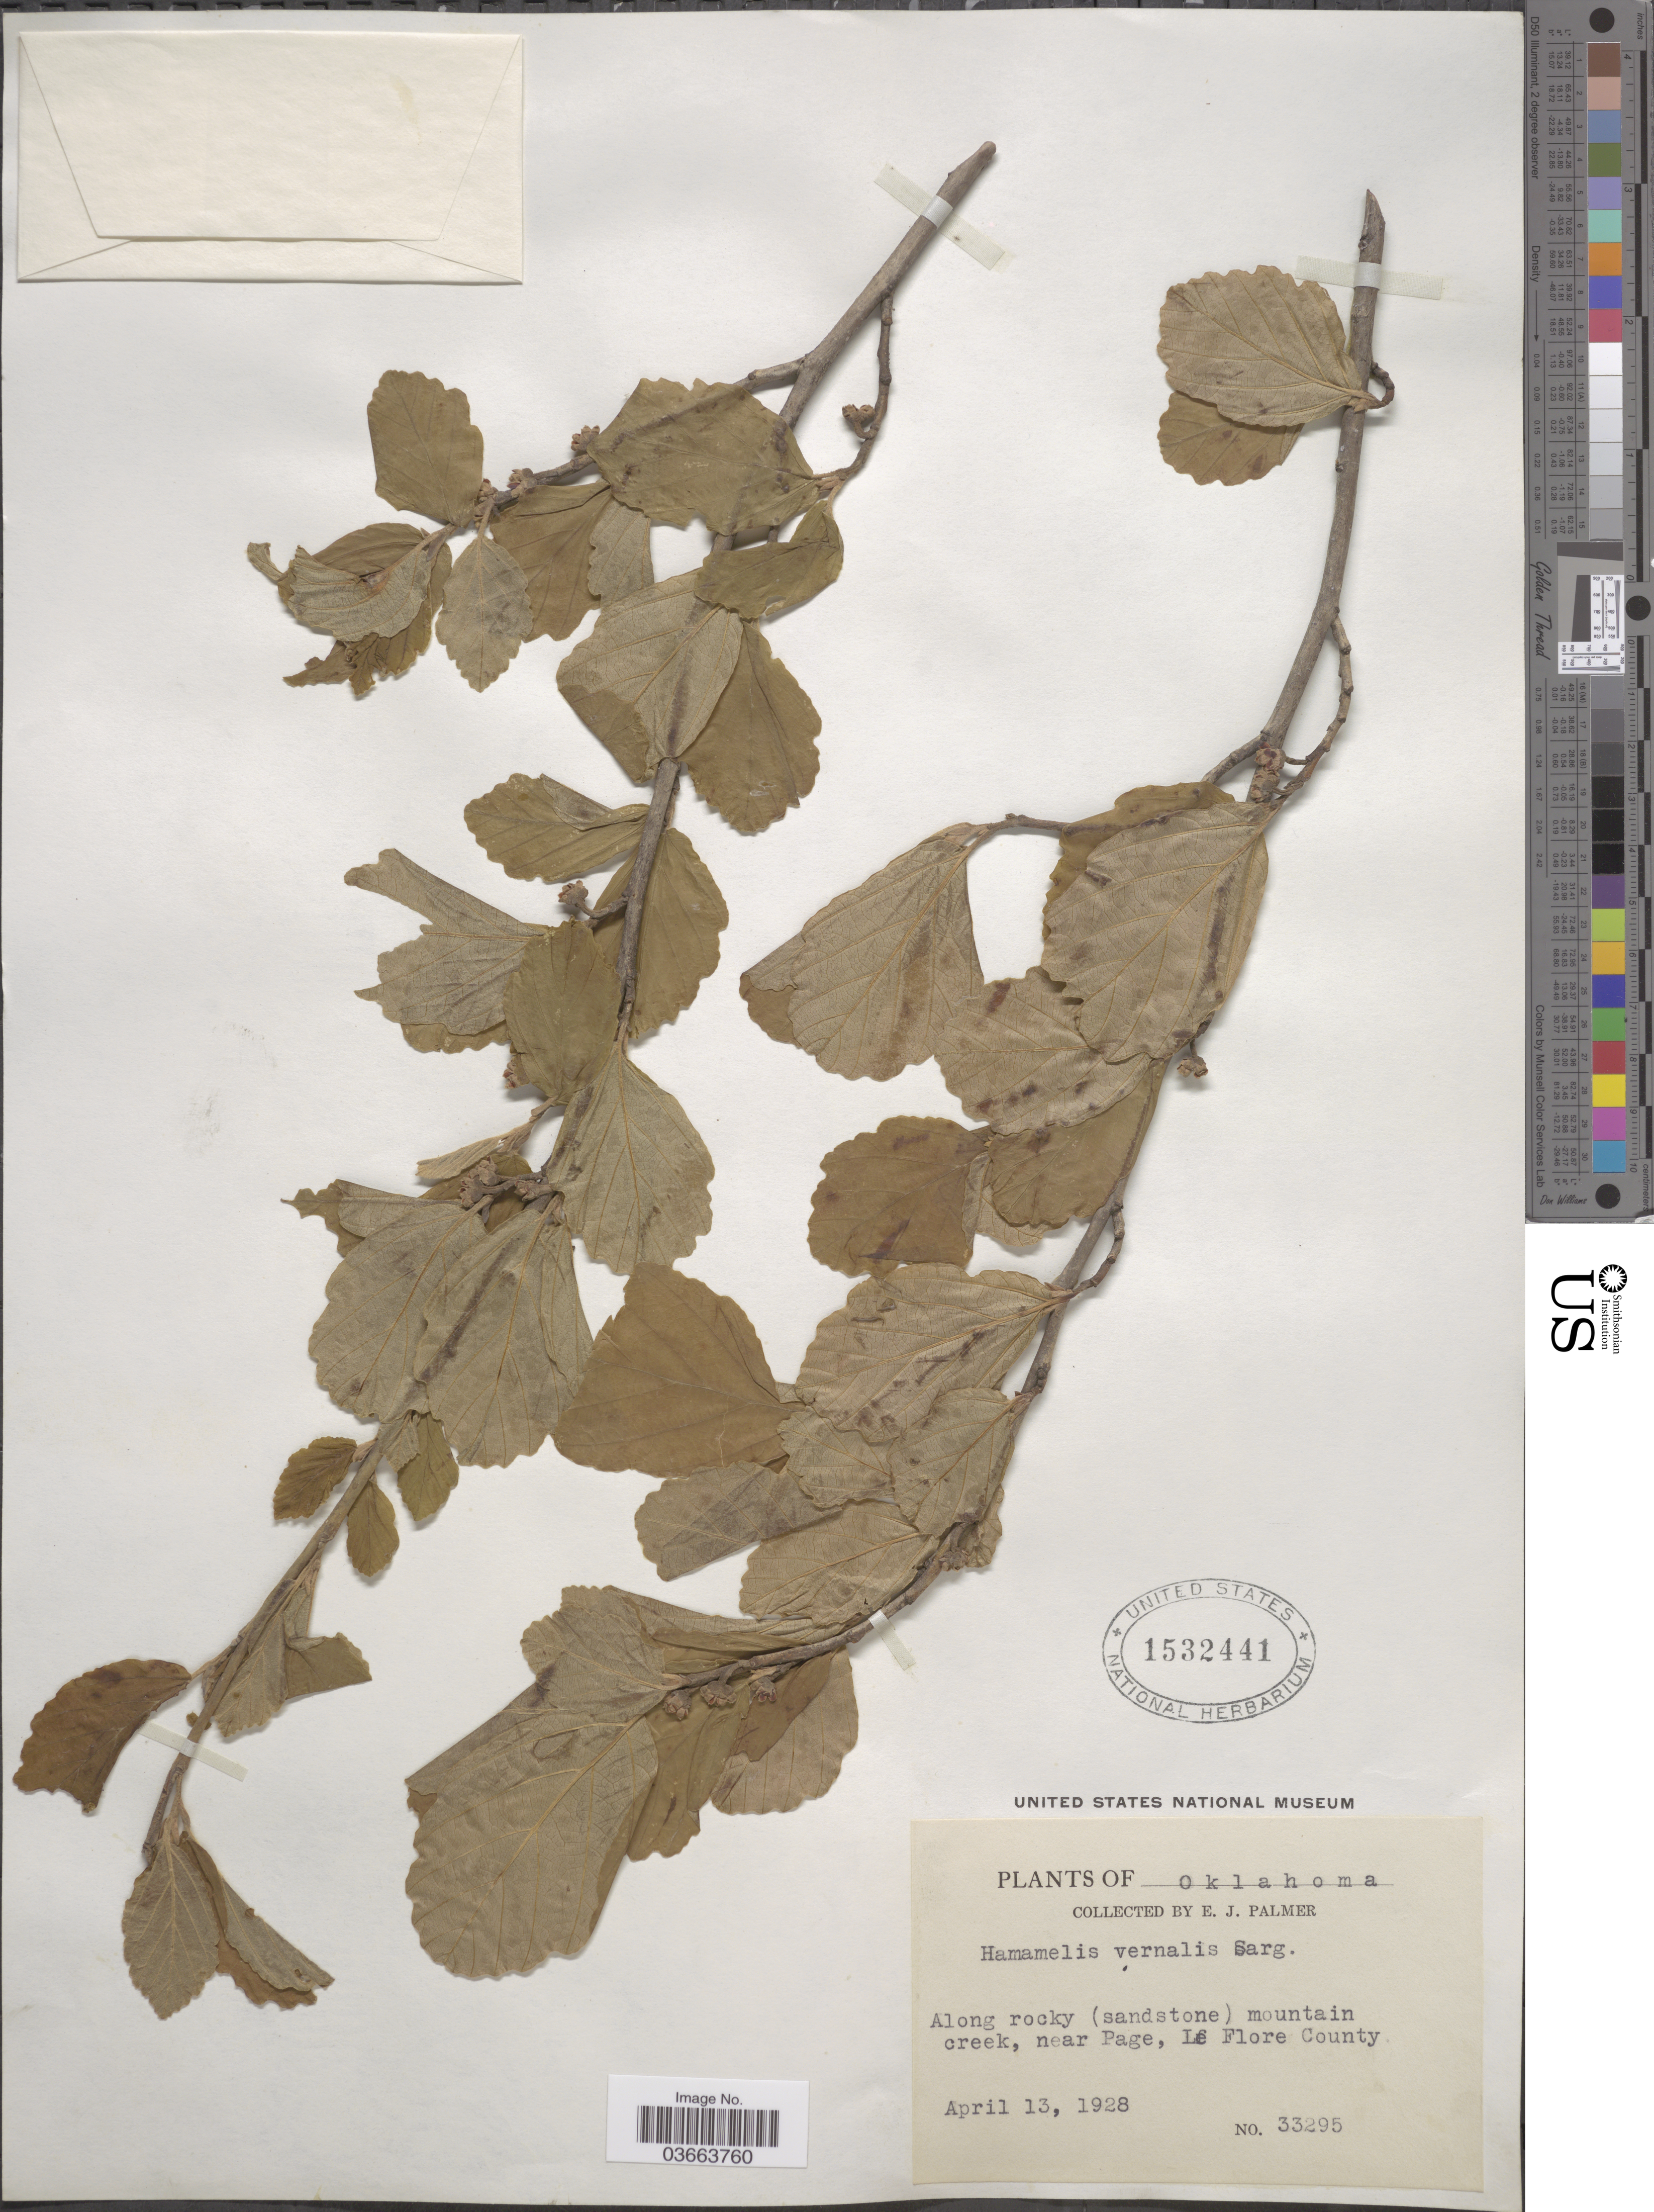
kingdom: Plantae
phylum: Tracheophyta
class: Magnoliopsida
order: Saxifragales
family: Hamamelidaceae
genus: Hamamelis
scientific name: Hamamelis vernalis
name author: Sarg.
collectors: E. J. Palmer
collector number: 33295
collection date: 1928-04-13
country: United States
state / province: Oklahoma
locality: Mountain creek, near Page, Le Flore County.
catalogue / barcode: US 1532441